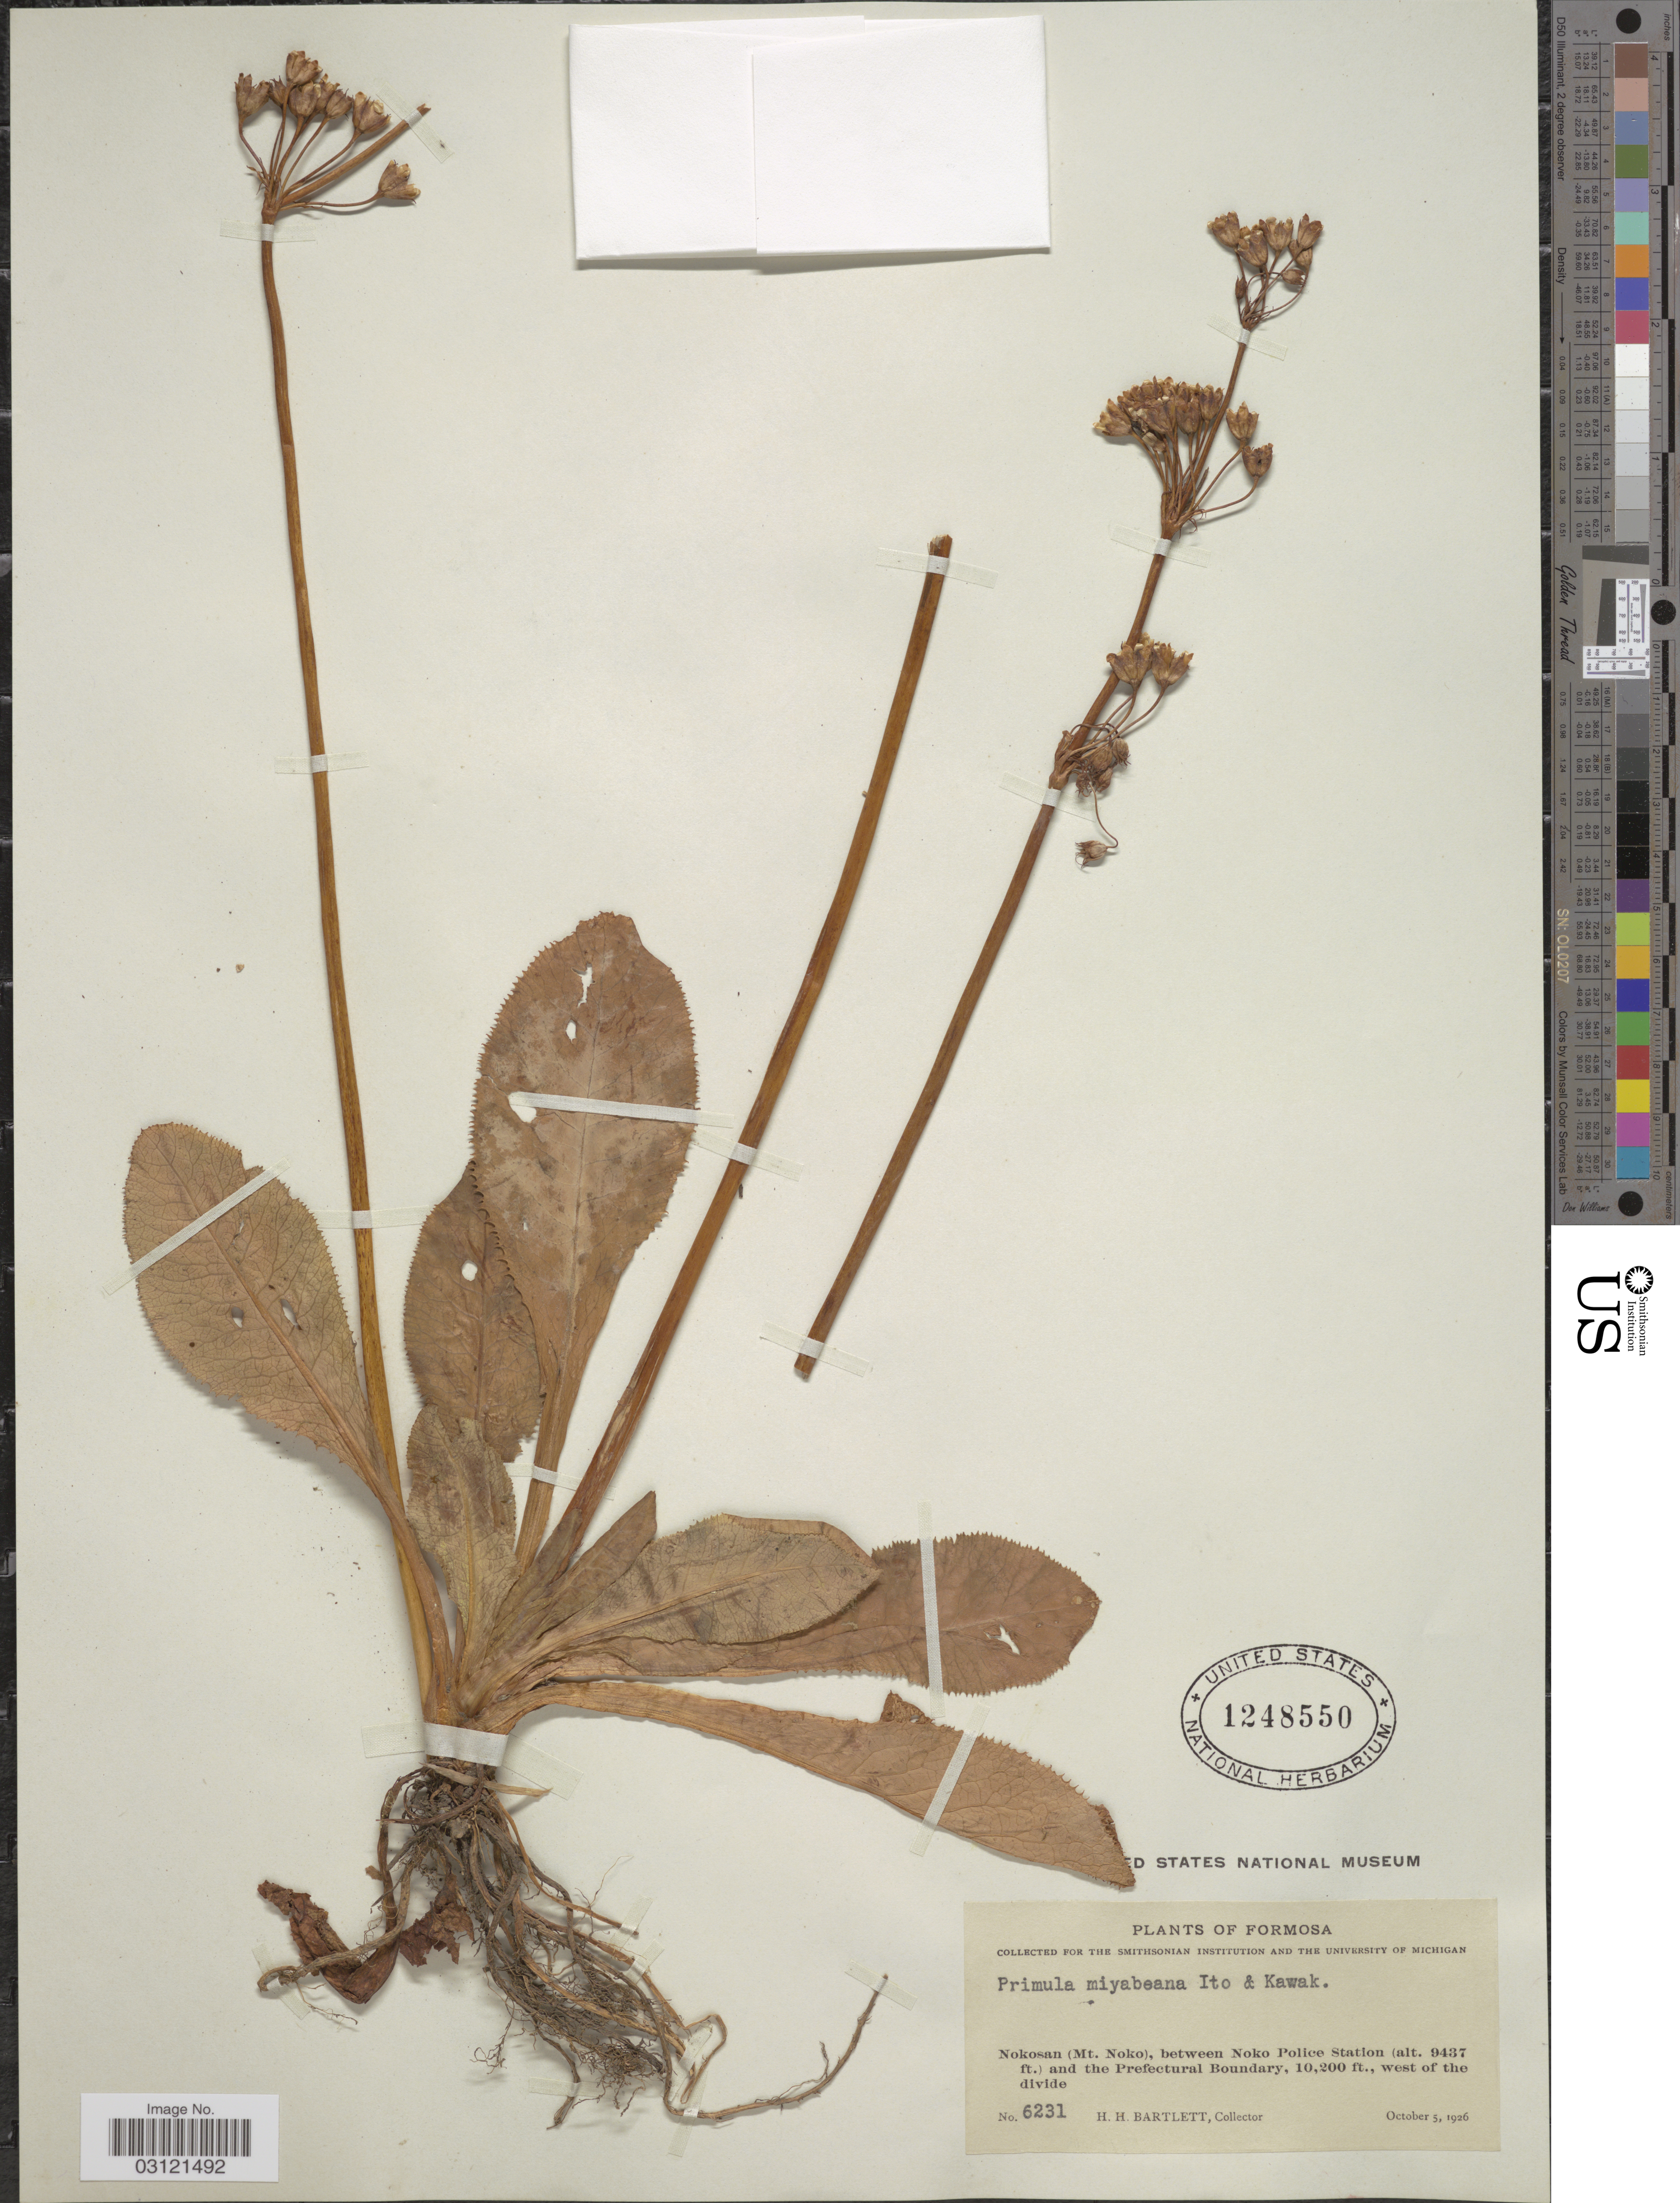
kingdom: Plantae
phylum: Tracheophyta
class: Magnoliopsida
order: Ericales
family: Primulaceae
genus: Primula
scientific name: Primula miyabeana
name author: T. Itô & Kawak.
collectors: H. H. Bartlett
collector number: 6231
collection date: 1926-10-05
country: Taiwan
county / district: Hualien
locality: Formosa. Nokosan (Mt. Noko), between Noko Police Station and the Prefectural Boundary, west of the divide.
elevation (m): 2876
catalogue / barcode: US 1248550